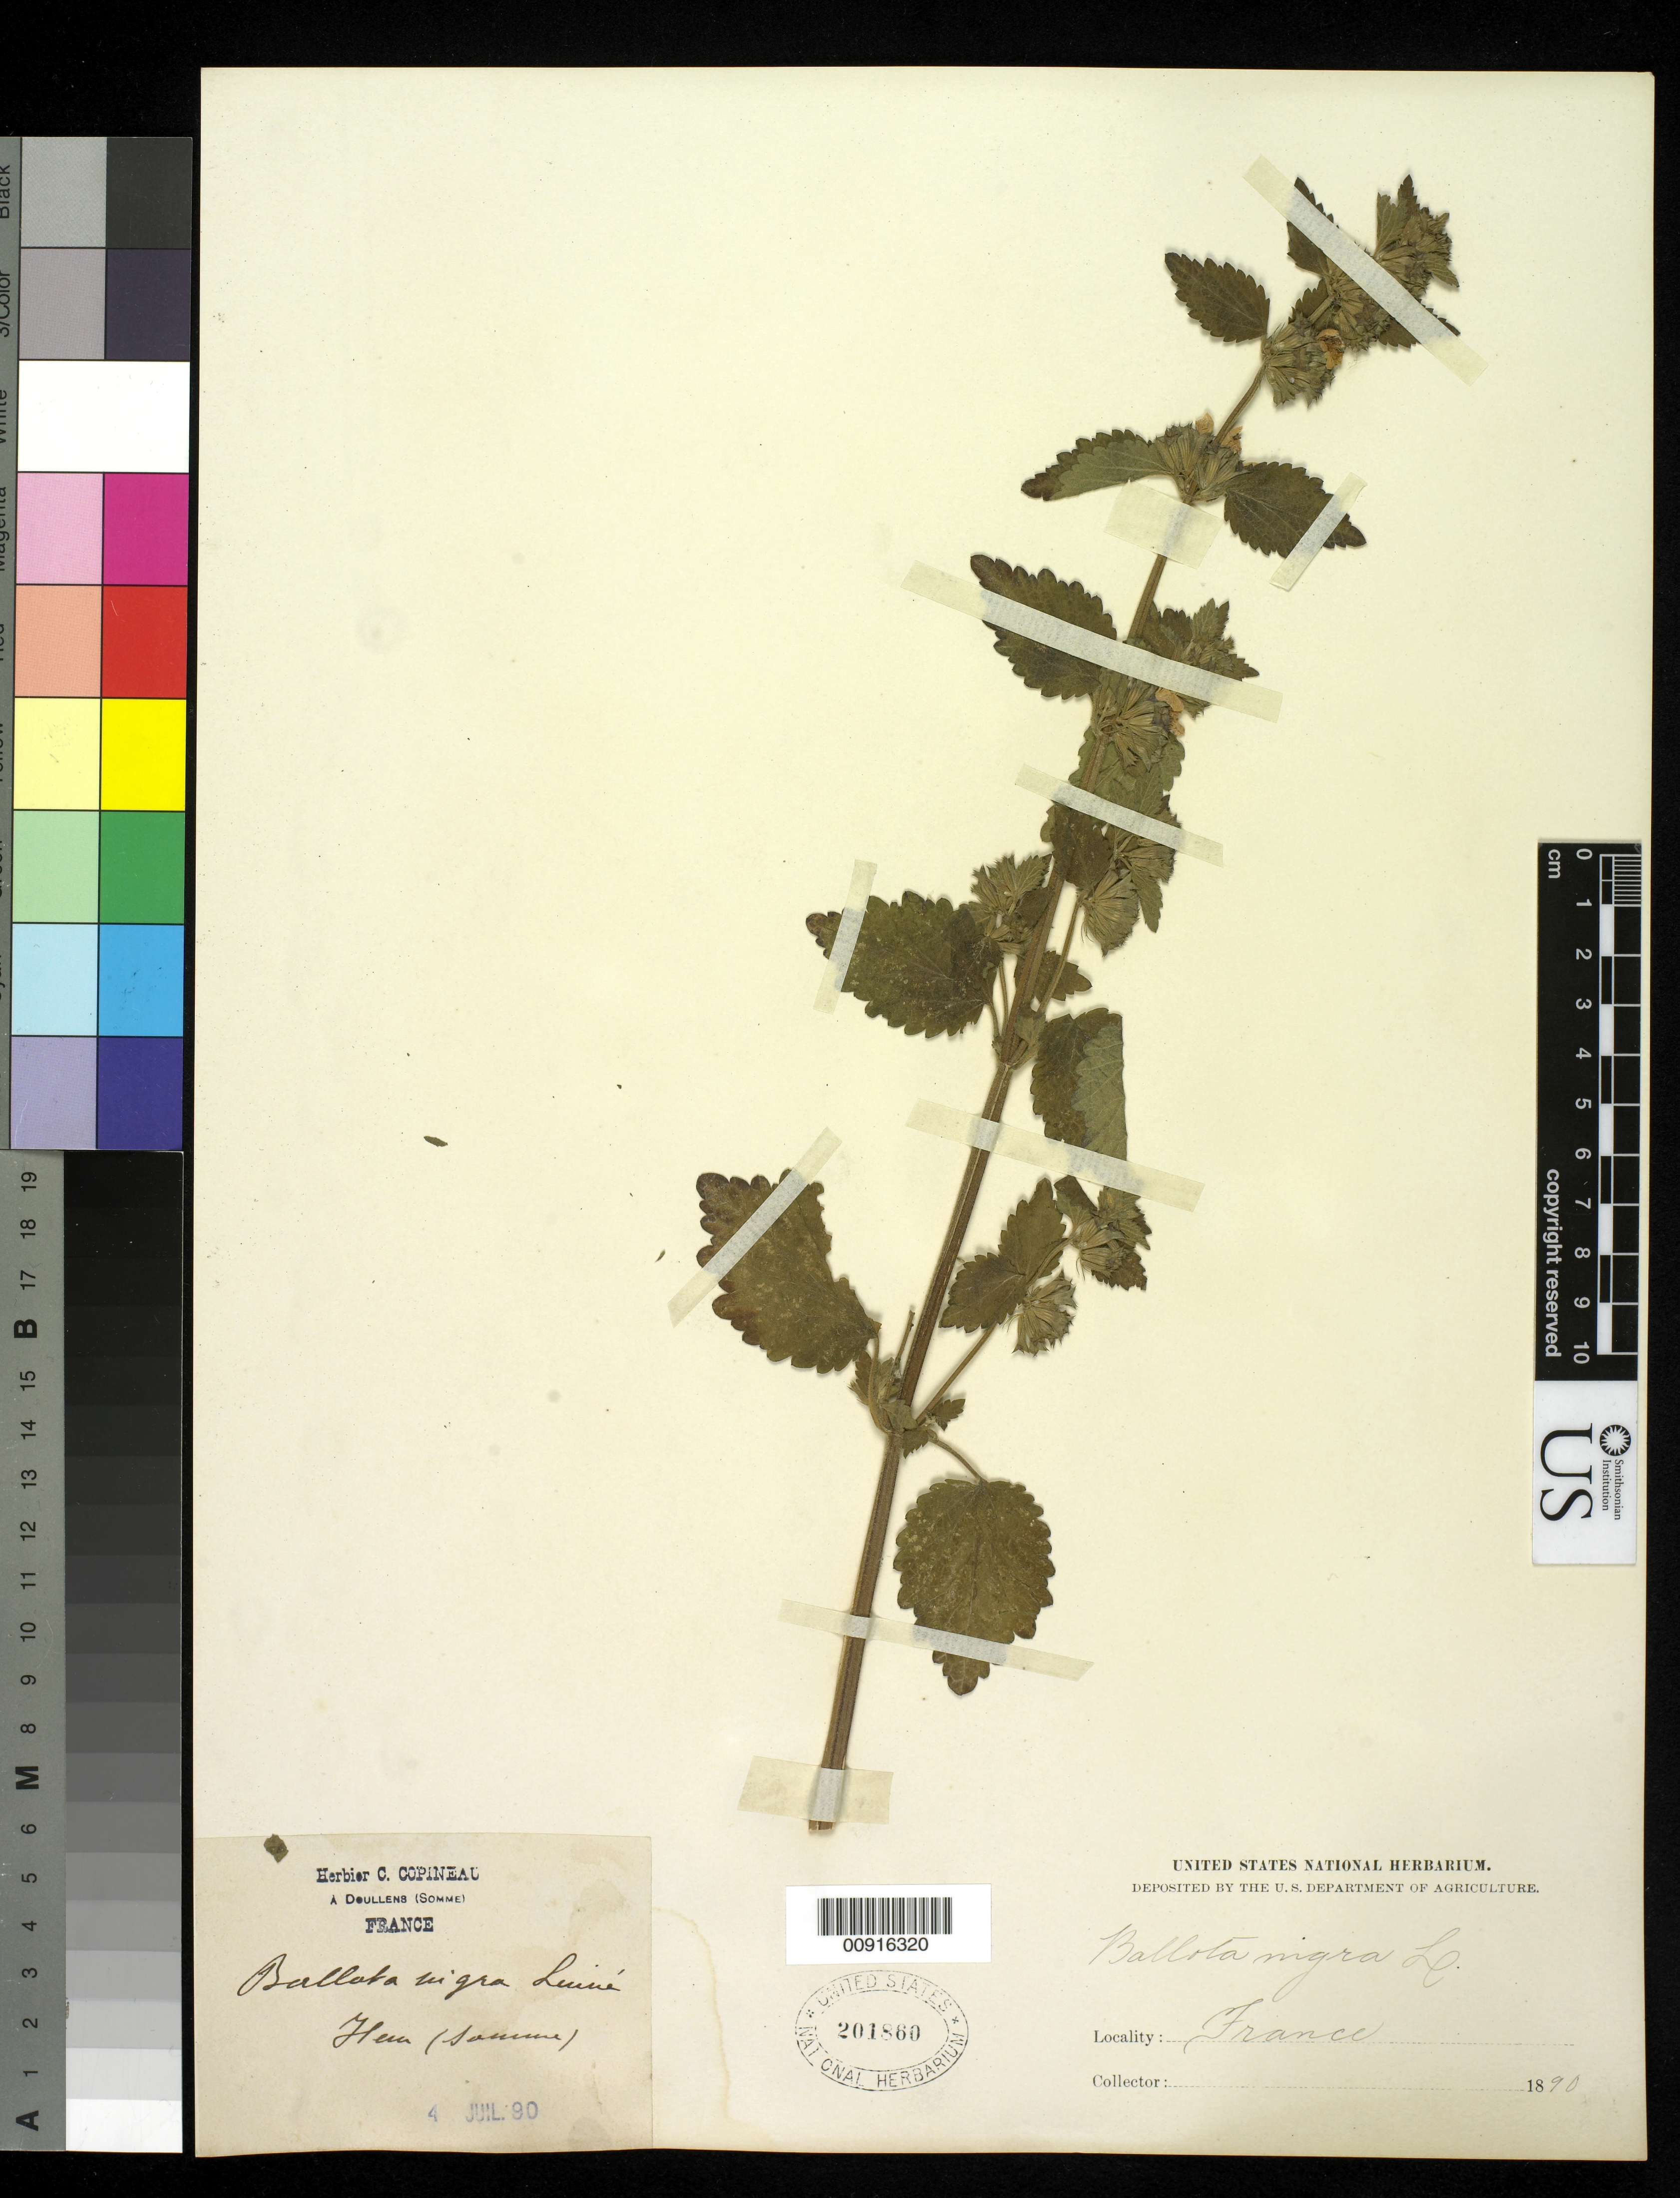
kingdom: Plantae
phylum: Tracheophyta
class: Magnoliopsida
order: Lamiales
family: Lamiaceae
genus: Ballota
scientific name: Ballota nigra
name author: L.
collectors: C. Copineau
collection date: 1890-07-04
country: France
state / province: Hauts-de-France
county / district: Somme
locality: A. Doullens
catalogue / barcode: US 201860